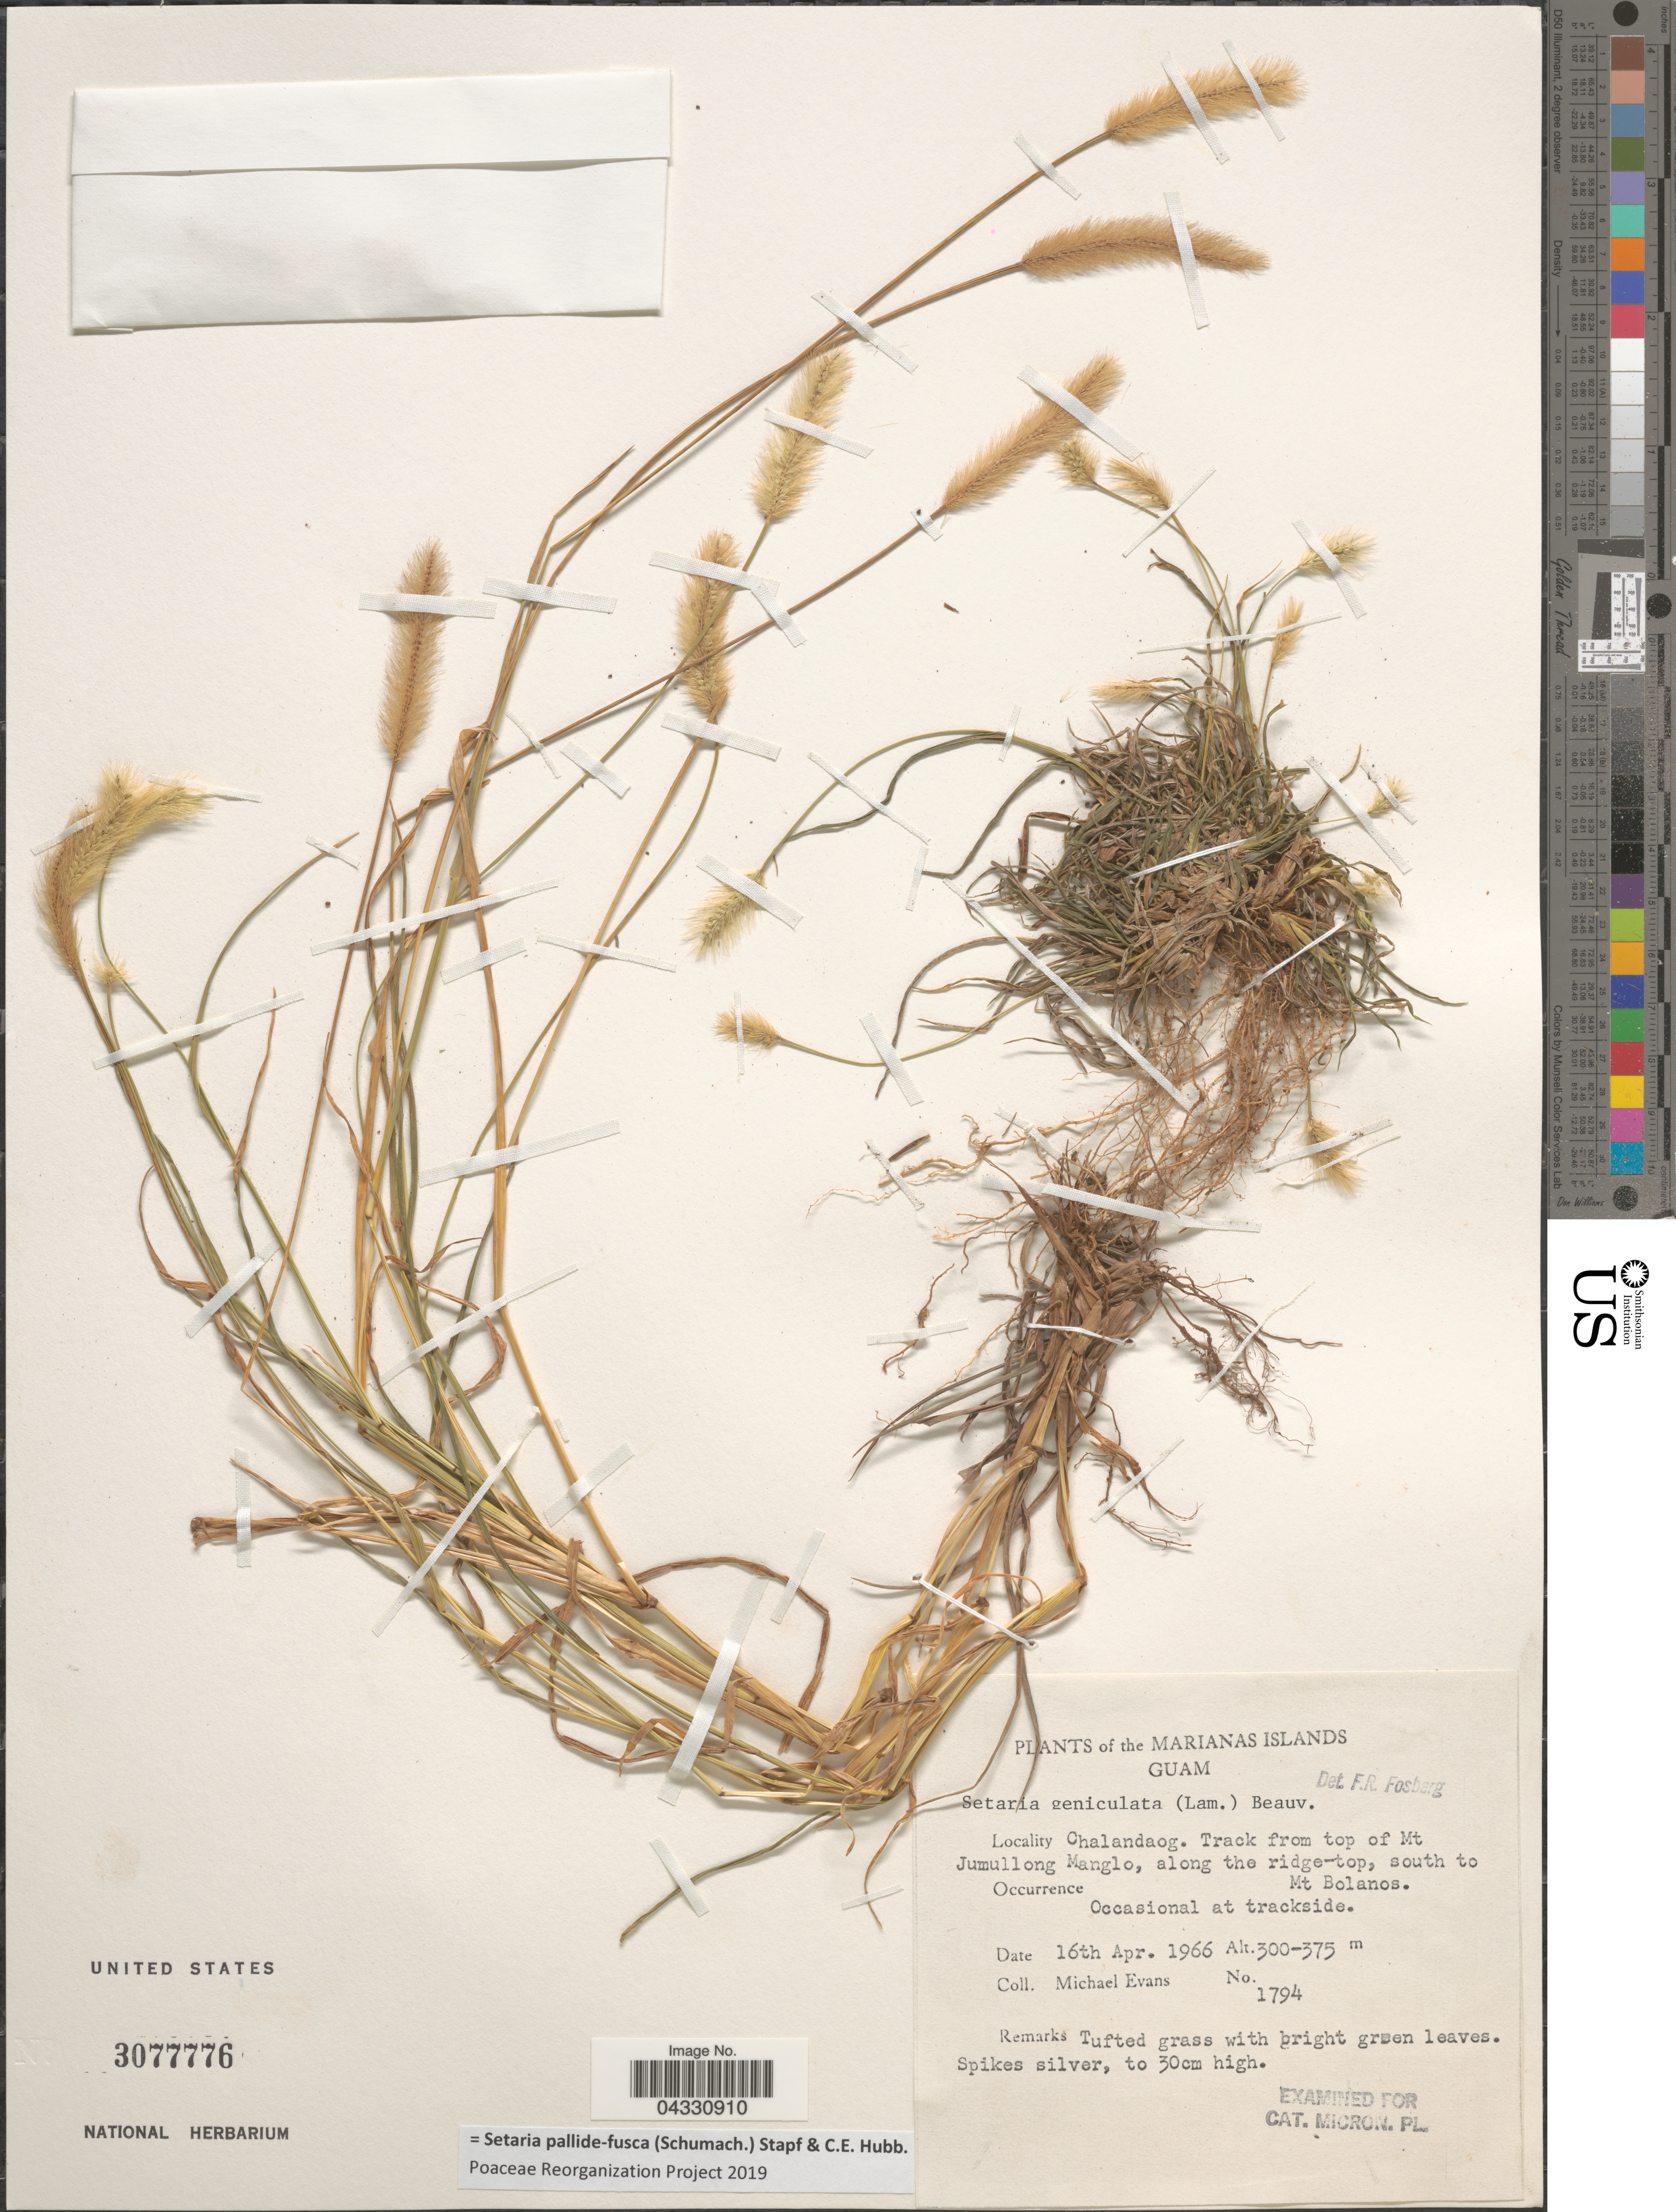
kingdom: Plantae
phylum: Tracheophyta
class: Liliopsida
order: Poales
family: Poaceae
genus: Setaria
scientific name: Setaria pallide-fusca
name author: (Schumach.) Stapf & C.E. Hubb.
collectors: M. Evans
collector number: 1794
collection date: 1966-04-16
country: Guam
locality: The Marianas Islands. Chalandaog. Track from top of Mt Jumullong Manglo, along the ridge-top, south to Mt Bolanos.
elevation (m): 300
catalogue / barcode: US 3077776